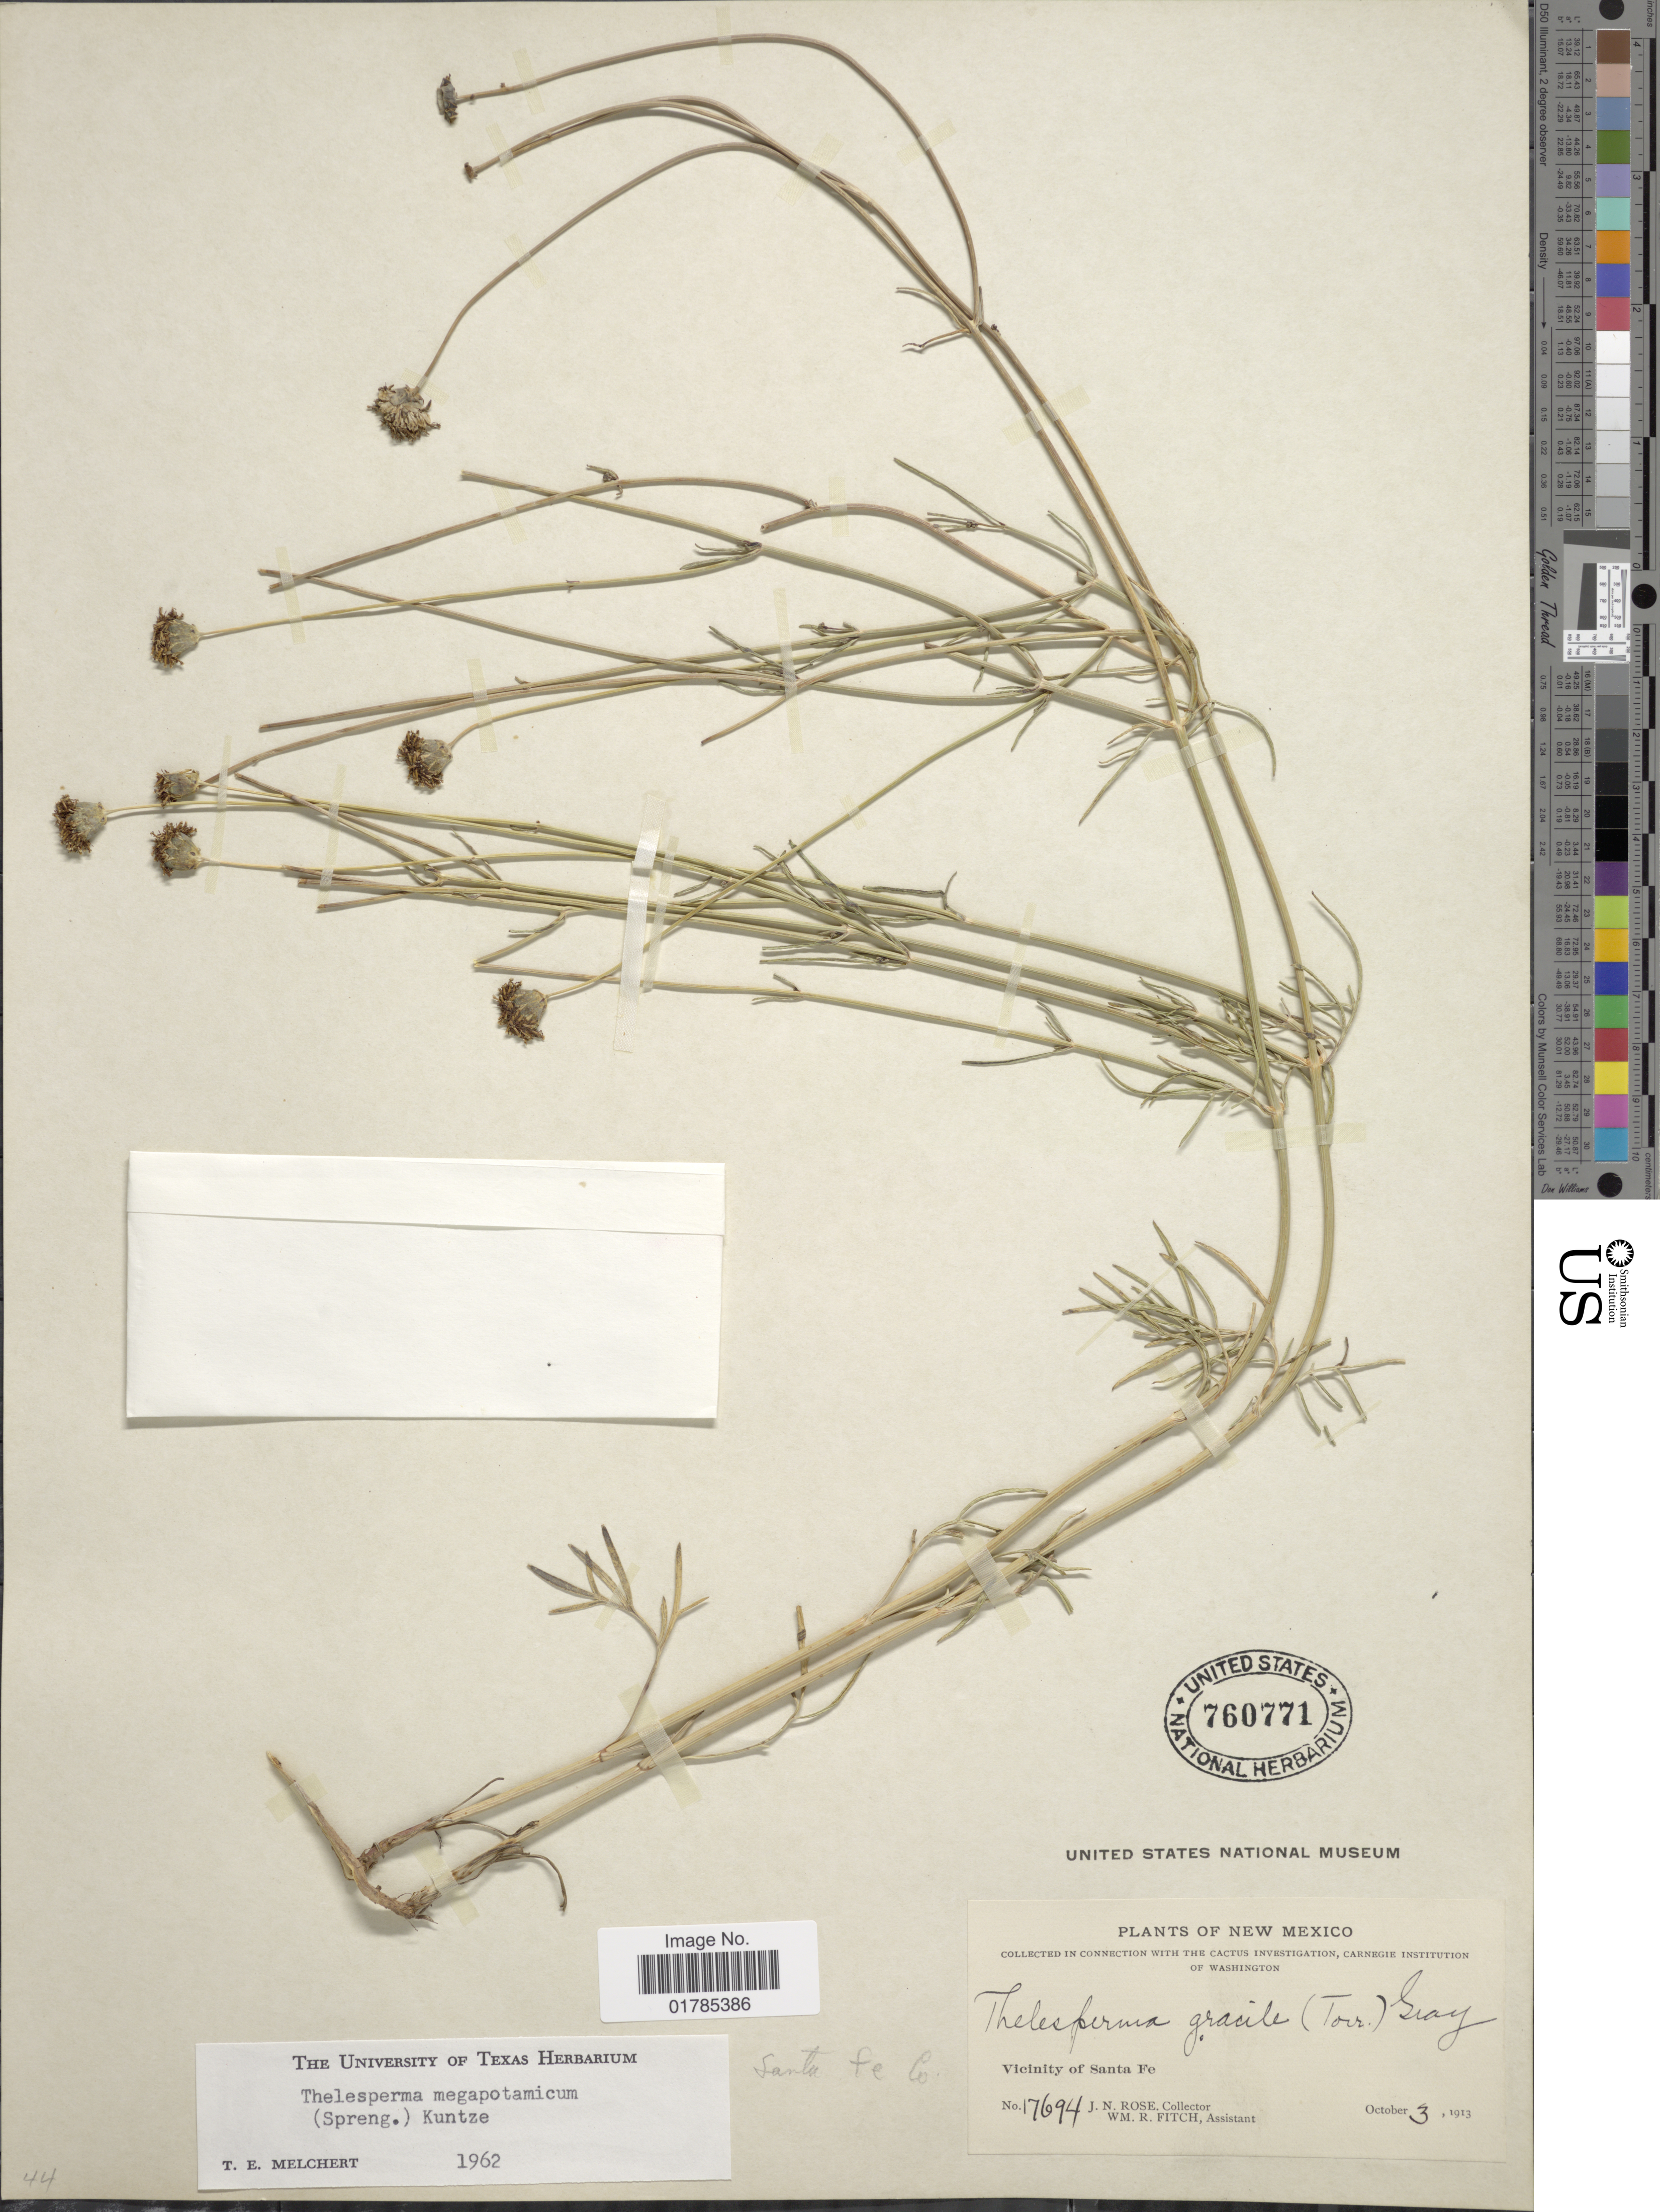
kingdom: Plantae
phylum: Tracheophyta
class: Magnoliopsida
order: Asterales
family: Asteraceae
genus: Thelesperma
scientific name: Thelesperma megapotamicum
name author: (Spreng.) Herter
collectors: J. N. Rose & W. R. Fitch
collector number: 17694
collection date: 1913-10-03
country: United States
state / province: New Mexico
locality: Vicinity of Santa Fe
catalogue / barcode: US 760771